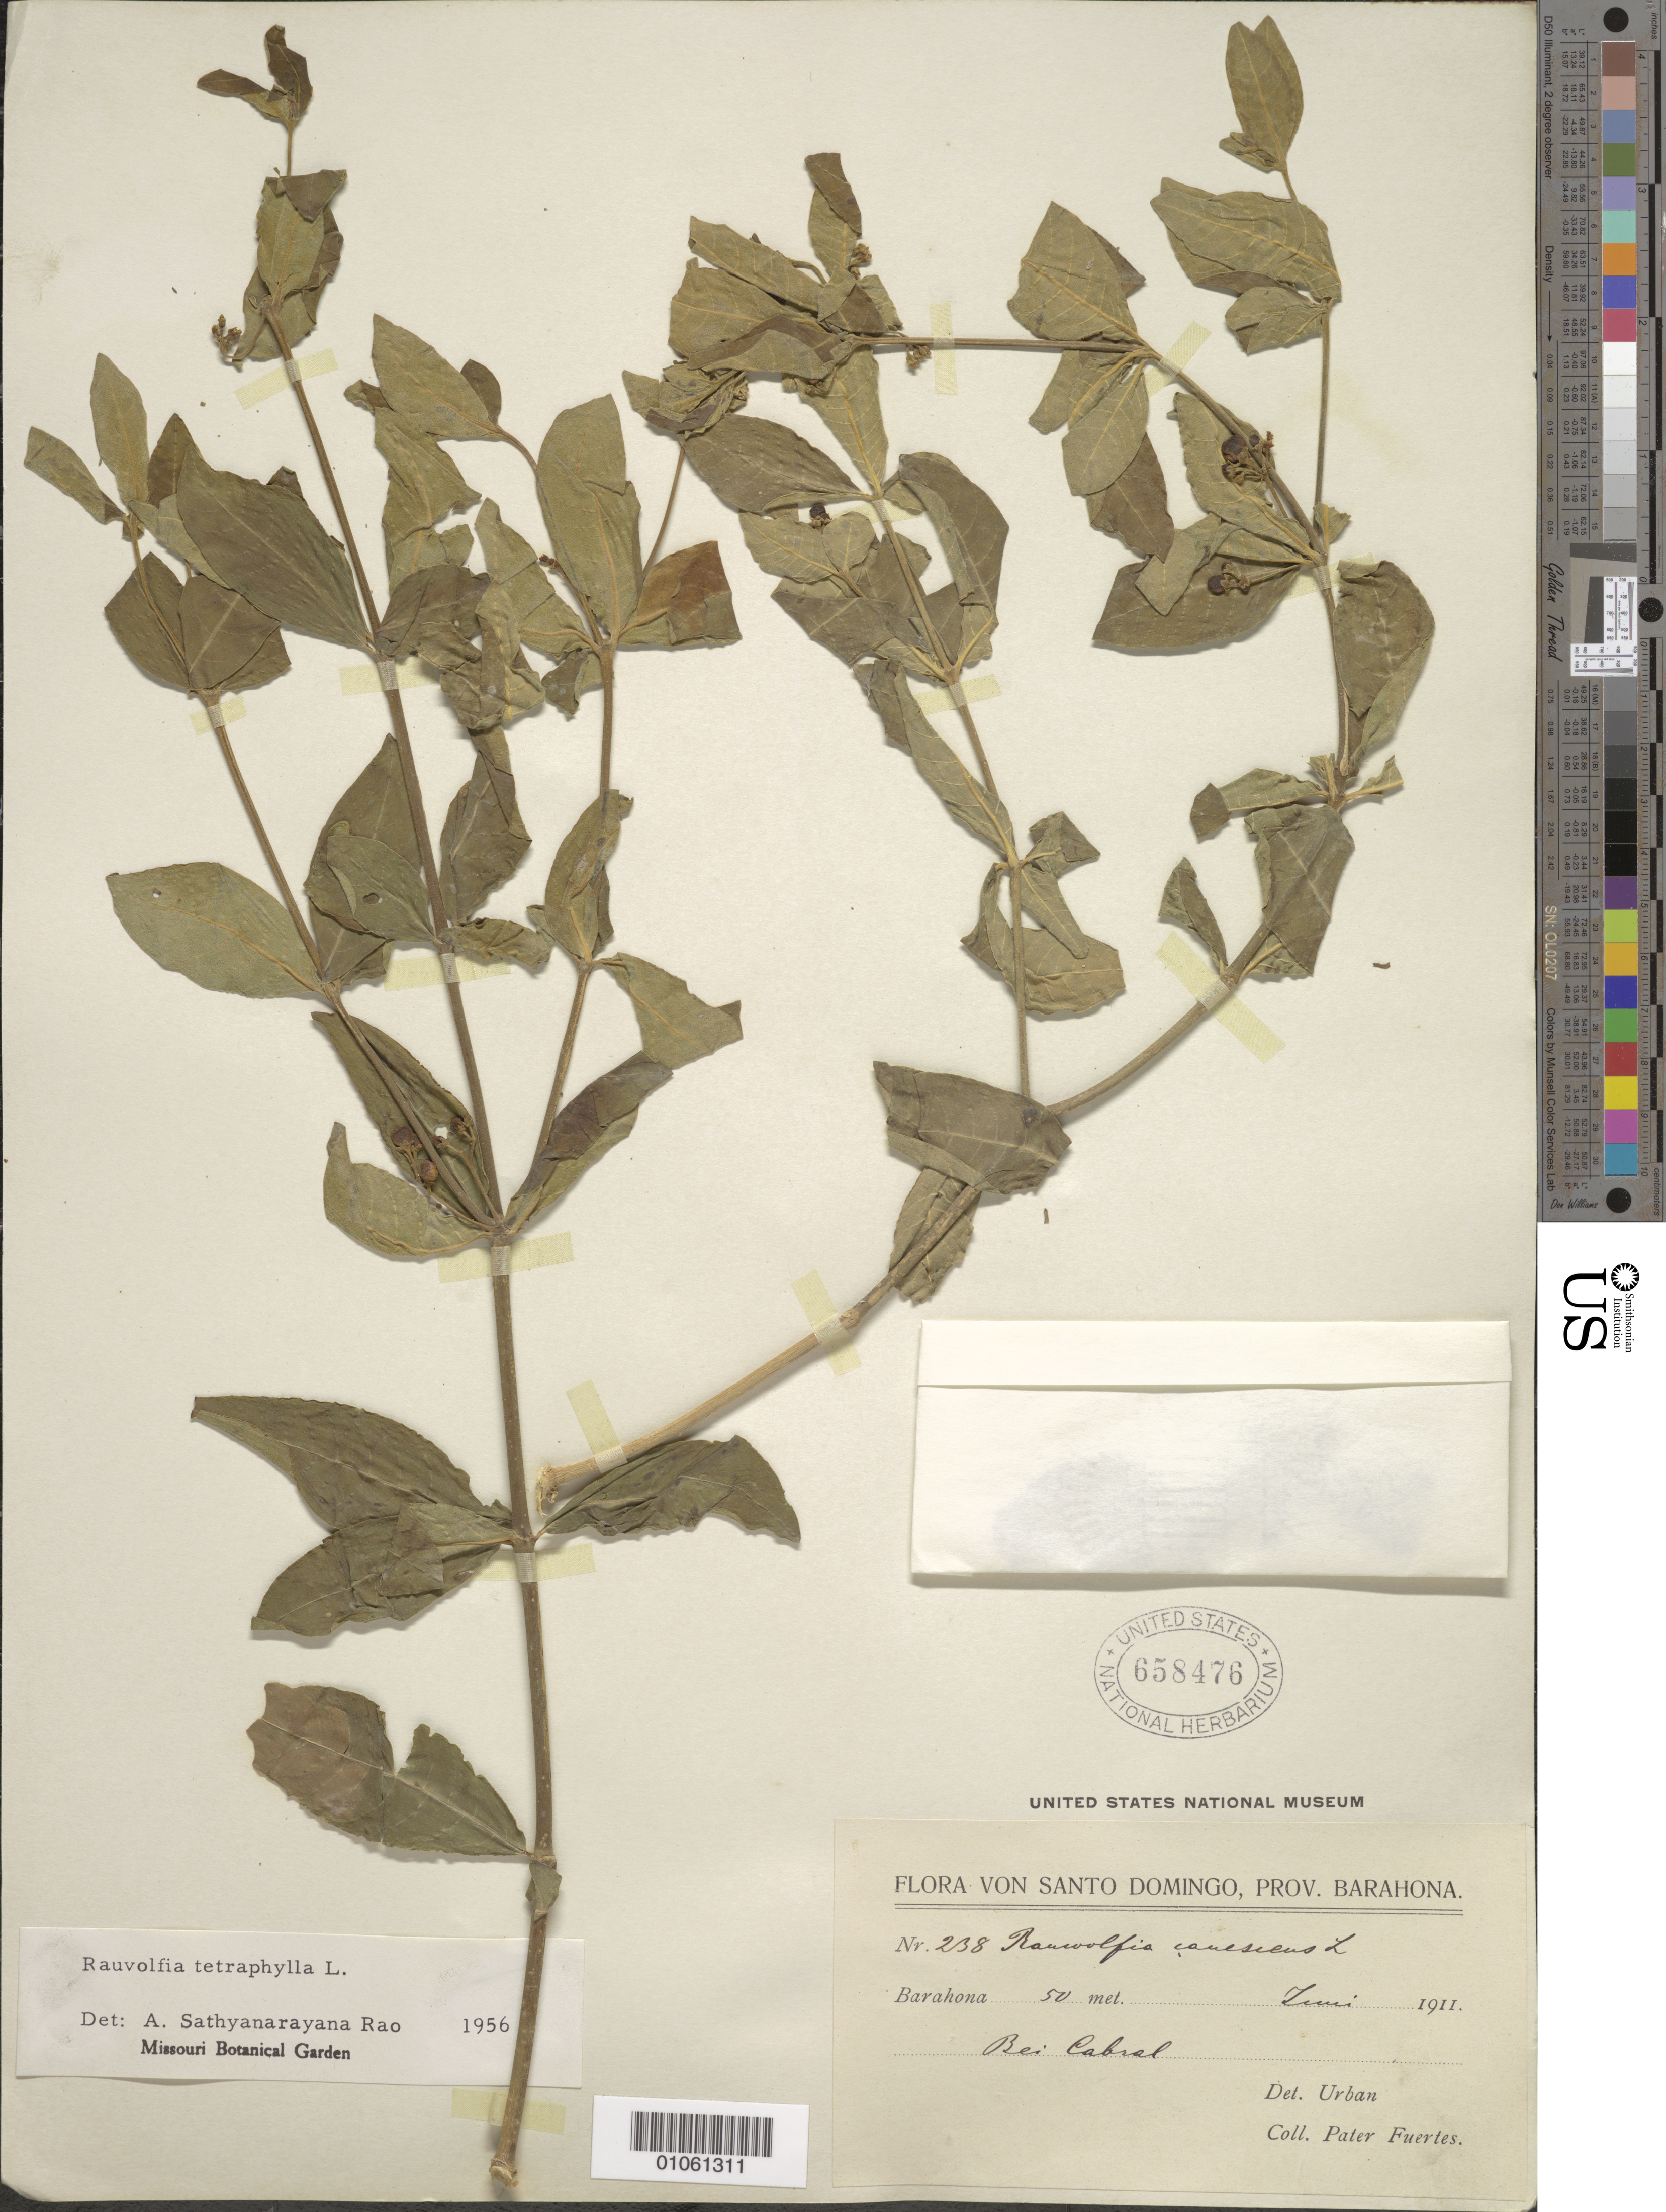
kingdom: Plantae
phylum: Tracheophyta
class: Magnoliopsida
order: Gentianales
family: Apocynaceae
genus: Rauvolfia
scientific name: Rauvolfia tetraphylla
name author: L.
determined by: Rao, A. S.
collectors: P. Fuertes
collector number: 238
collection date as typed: Jun 1911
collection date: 1911-06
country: Dominican Republic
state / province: Barahona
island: Hispaniola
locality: Bei Cabral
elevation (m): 50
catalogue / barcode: US 658476